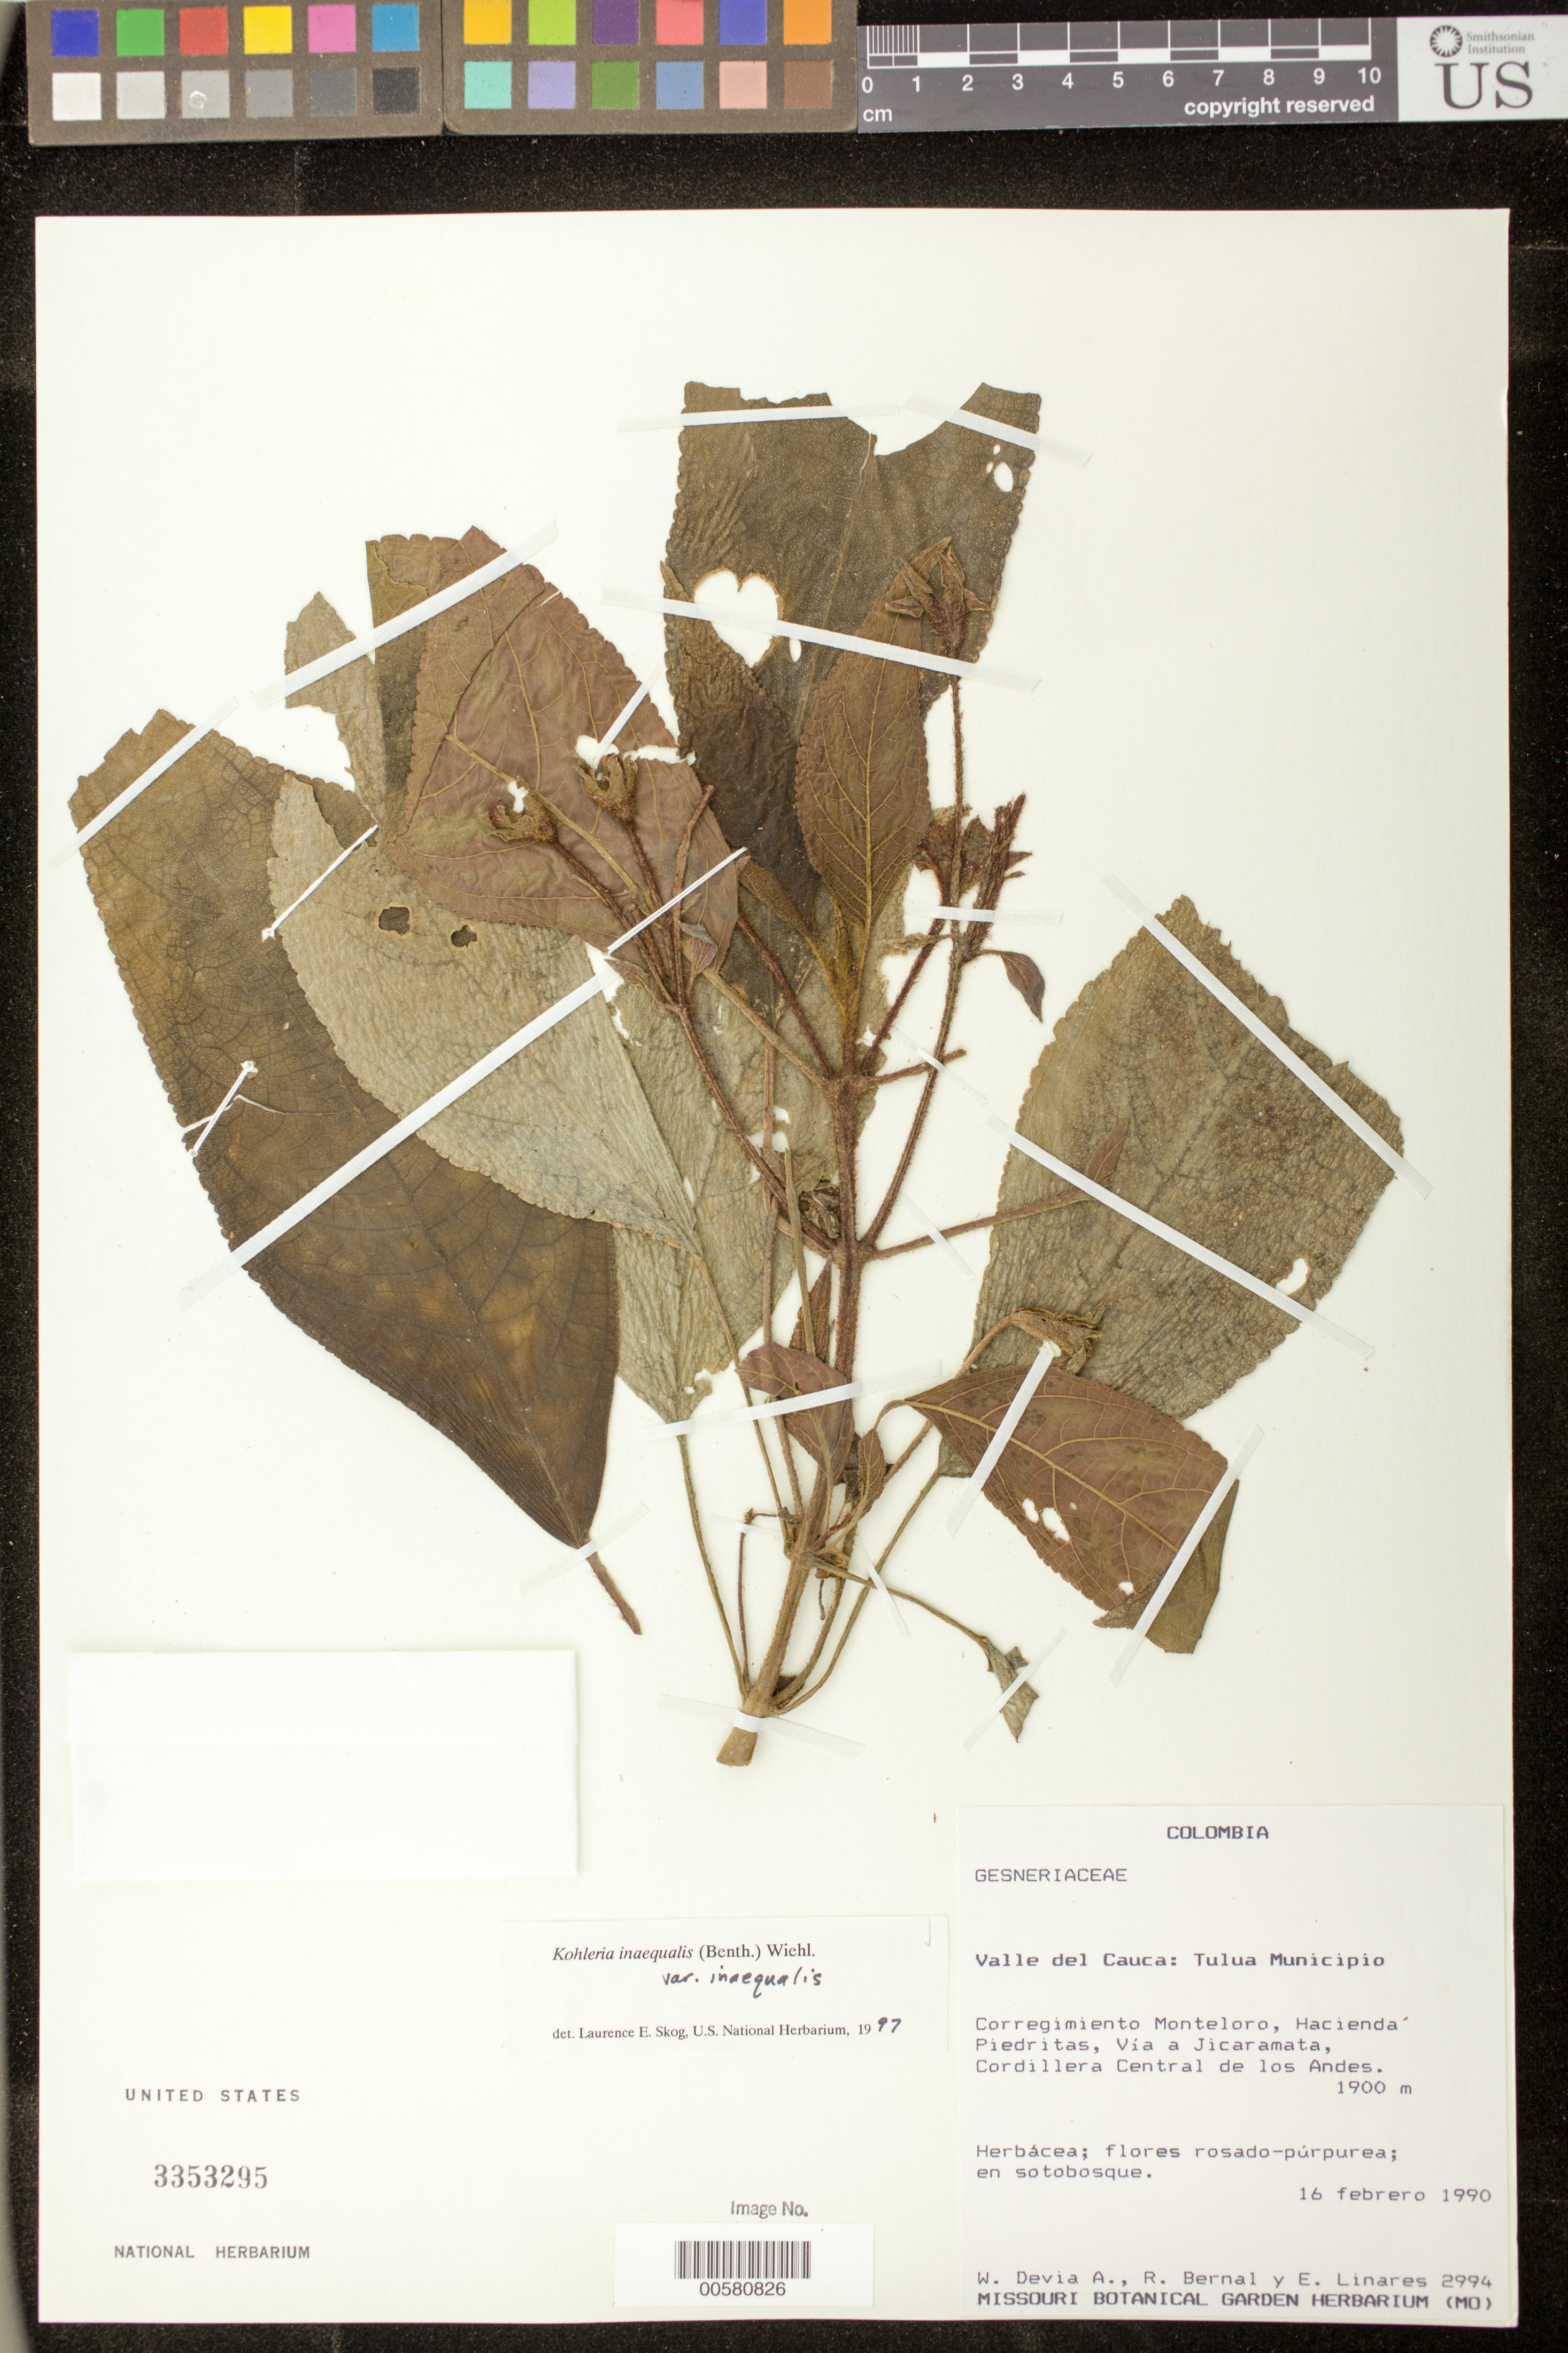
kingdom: Plantae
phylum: Tracheophyta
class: Magnoliopsida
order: Lamiales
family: Gesneriaceae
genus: Kohleria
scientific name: Kohleria inaequalis var. inaequalis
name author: (Benth.) Wiehler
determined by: Skog, Laurence E.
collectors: W. Devia A., R. Bernal & E. Linares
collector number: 2994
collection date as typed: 16 Feb 1990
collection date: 1990-02-16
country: Colombia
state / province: Valle del Cauca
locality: Mpio. Tulua: correg. Monteloro, Hacienda Piedritas, Vía a Jicaramata, Cordillera Central de los Andes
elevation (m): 1900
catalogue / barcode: US 3353295